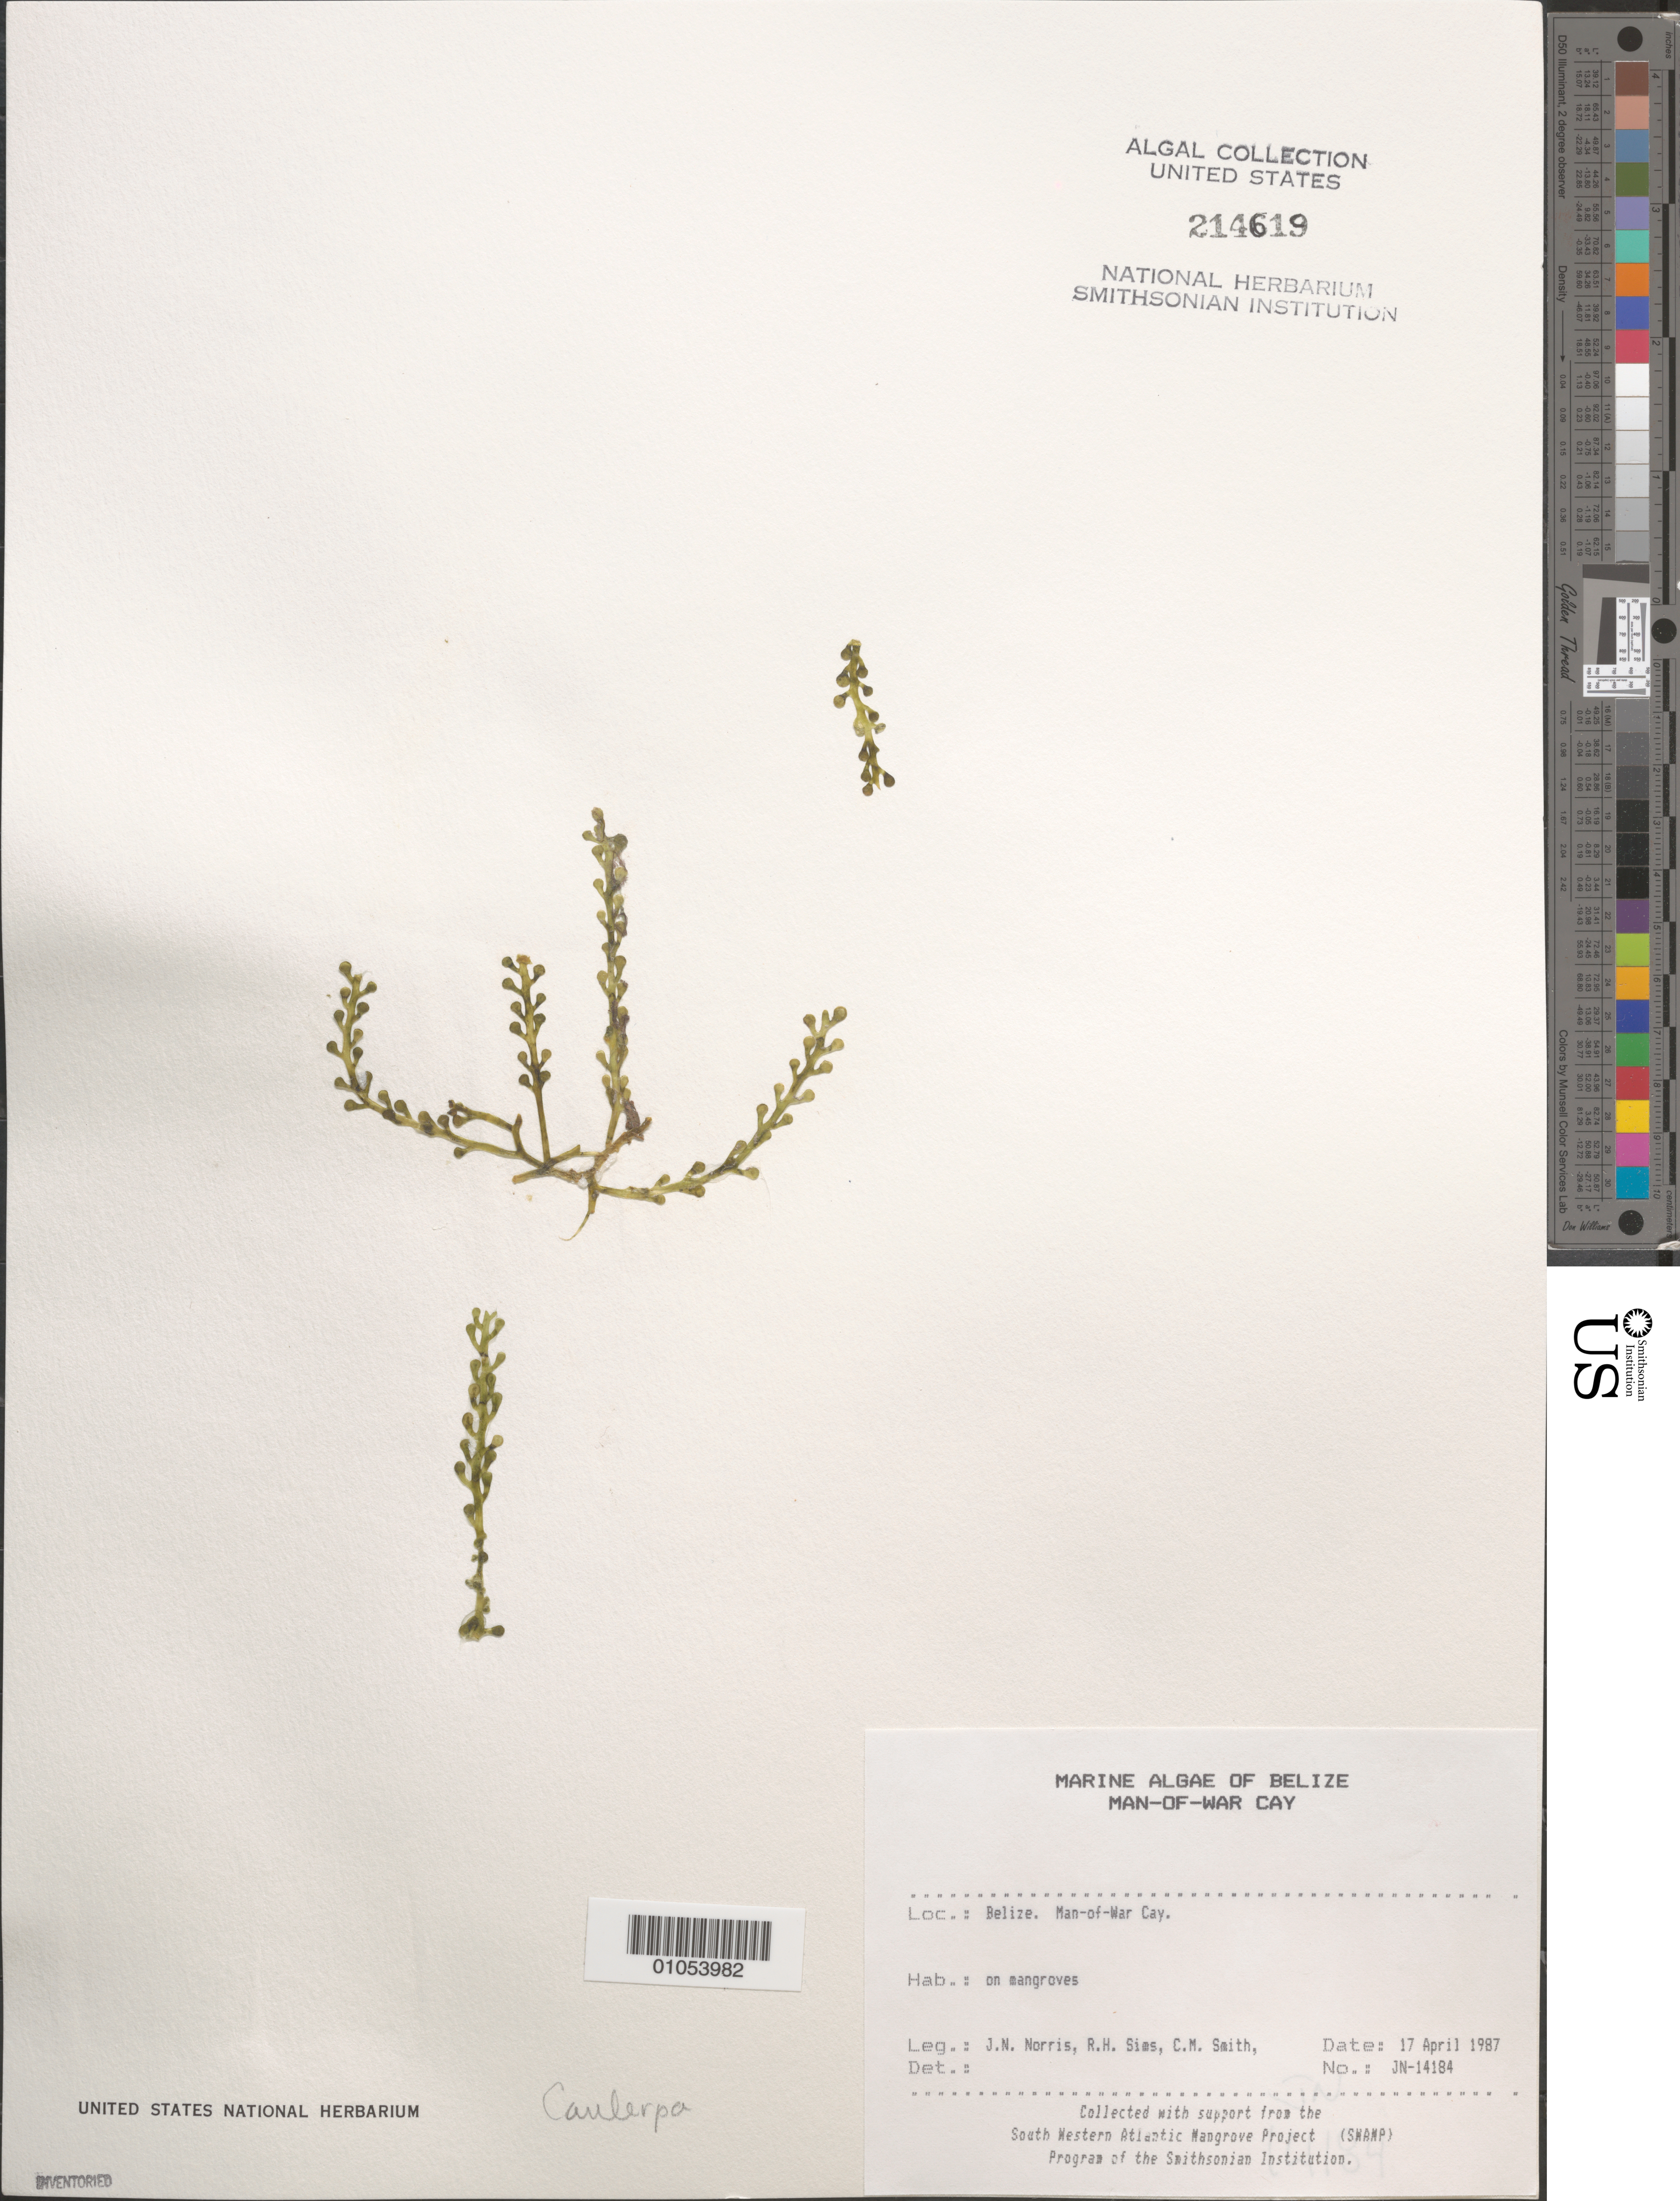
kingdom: Plantae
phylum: Chlorophyta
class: Ulvophyceae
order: Bryopsidales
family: Caulerpaceae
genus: Caulerpa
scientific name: Caulerpa sp.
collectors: J. N. Norris, C. M. Smith & R. H. Sims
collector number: JN-14184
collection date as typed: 17 Apr 1987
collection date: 1987-04-17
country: Belize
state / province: Stann Creek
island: Man of War Cay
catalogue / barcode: US 214619